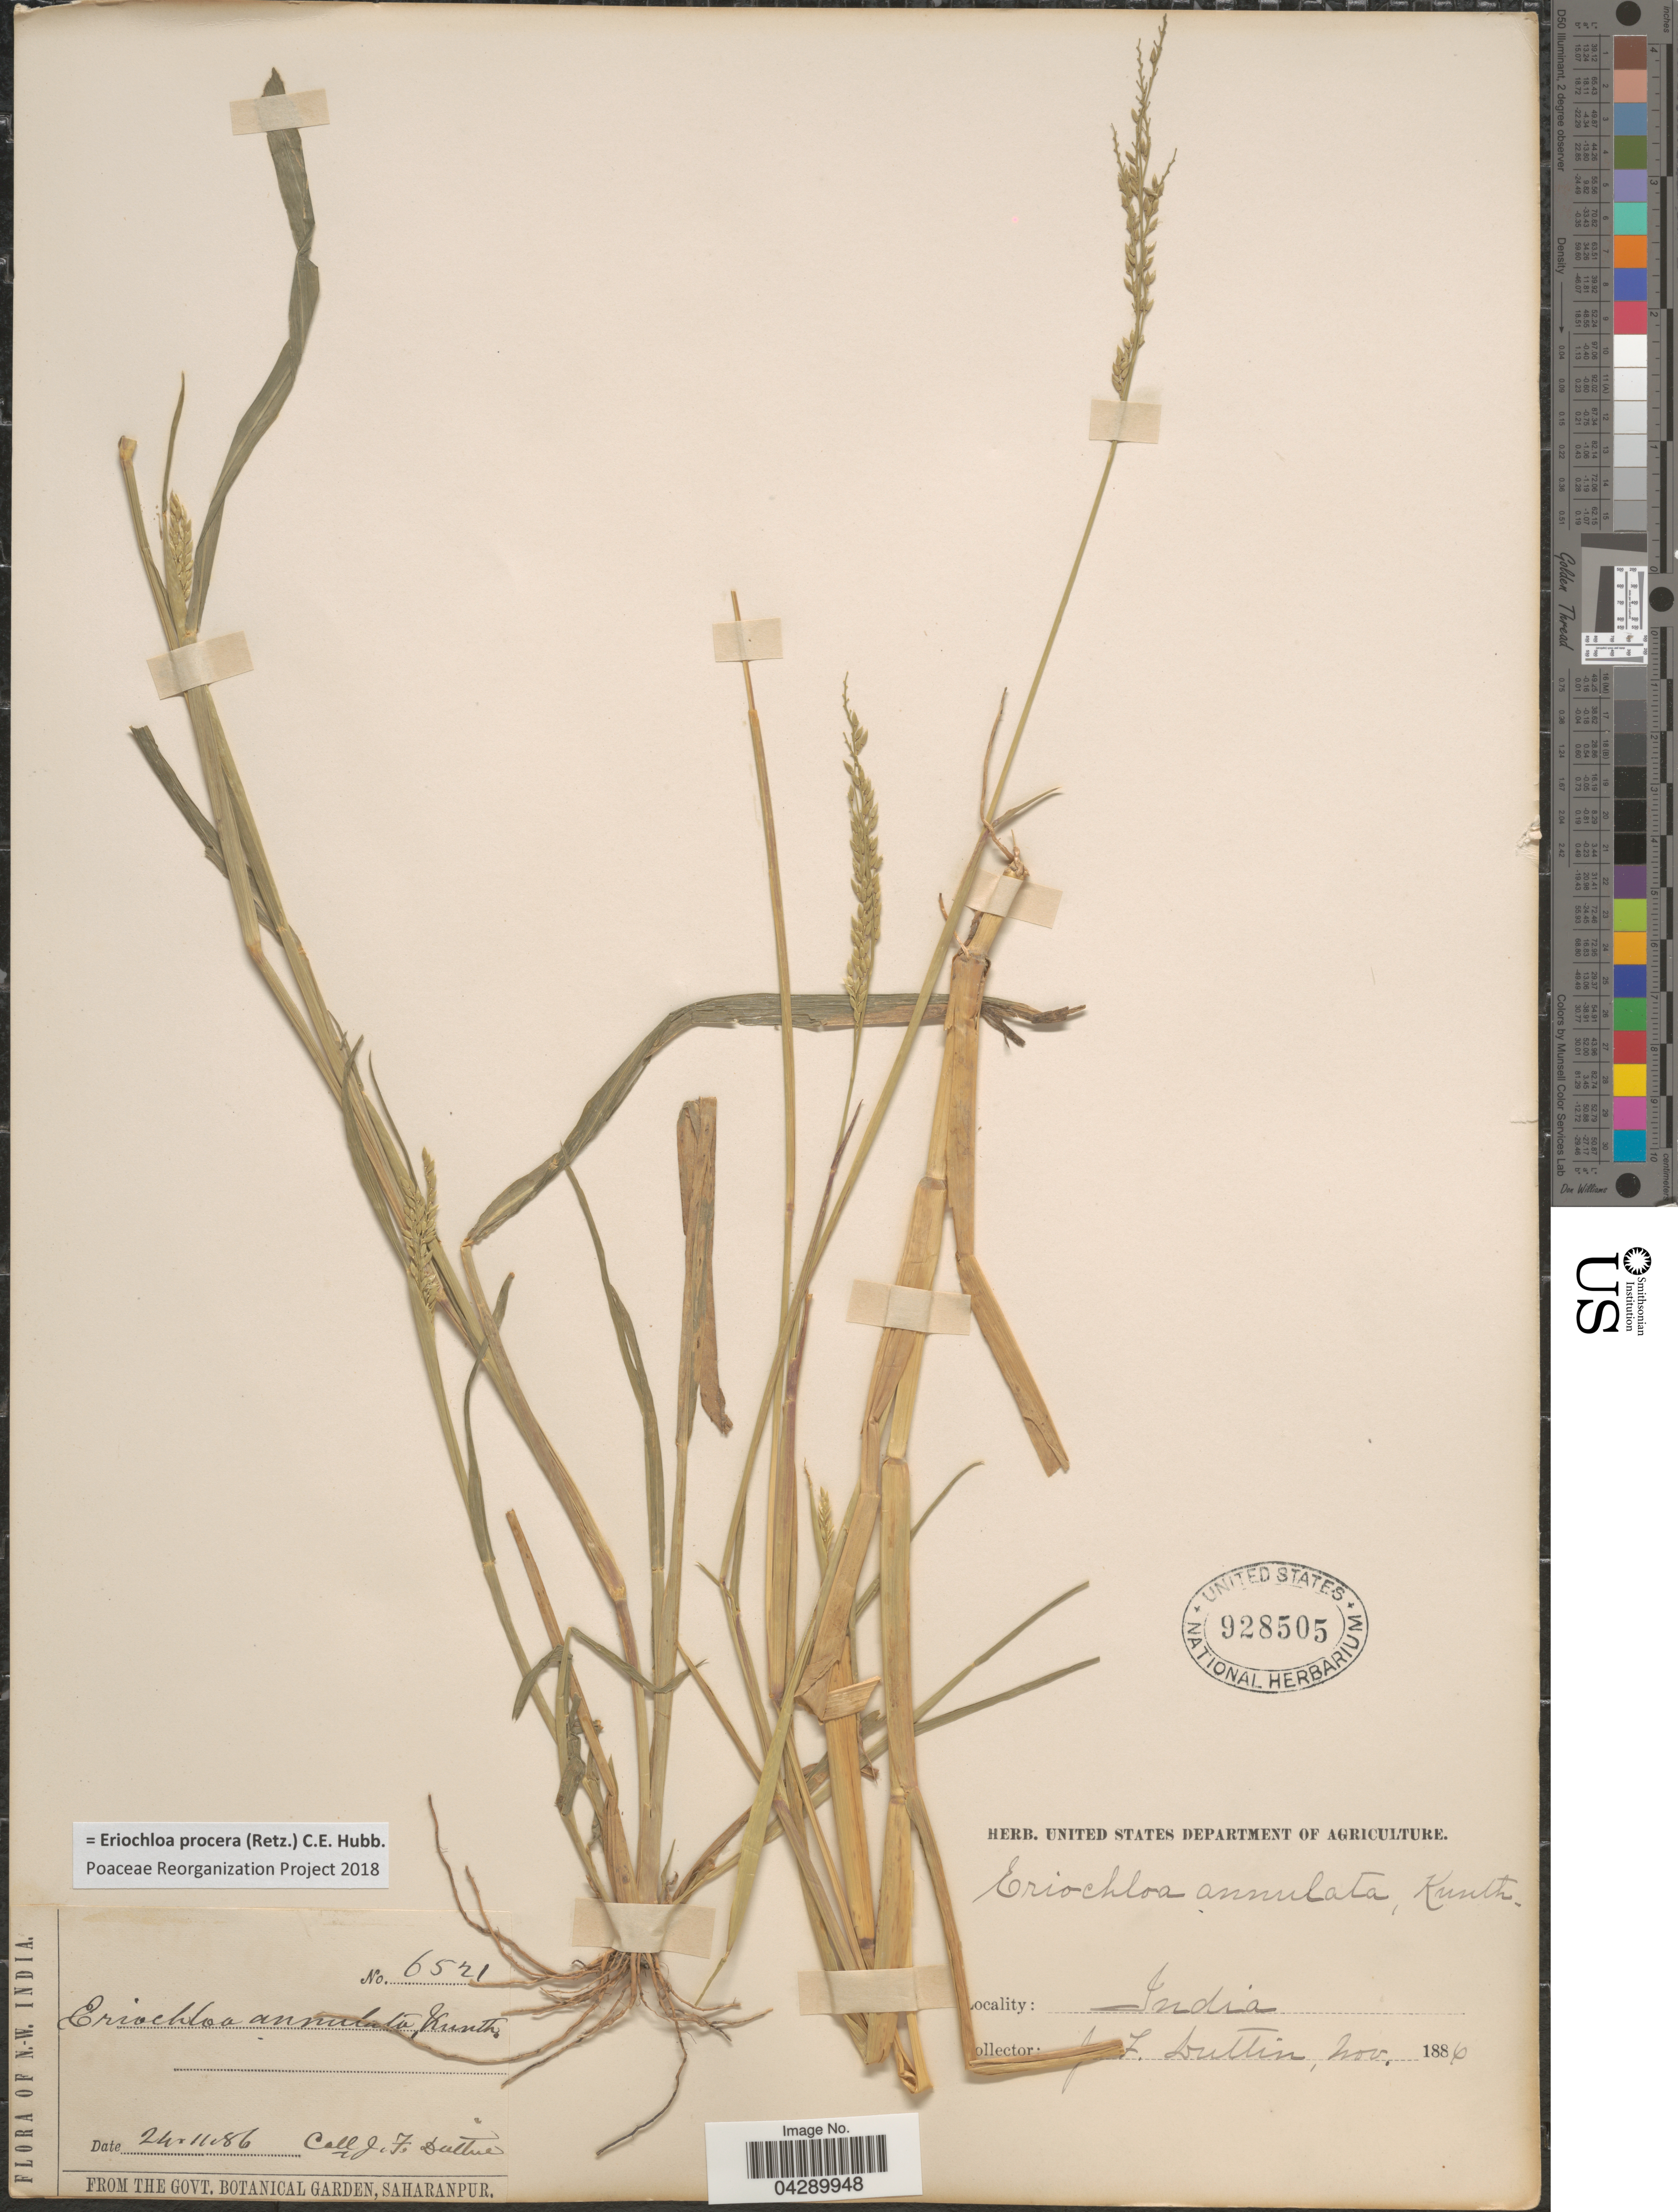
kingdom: Plantae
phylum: Tracheophyta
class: Liliopsida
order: Poales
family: Poaceae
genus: Eriochloa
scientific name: Eriochloa procera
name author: (Retz.) C.E. Hubb.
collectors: J. F. Duthie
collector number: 6521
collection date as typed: Transcribed d/m/y: 24/11/86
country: India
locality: N.-w. India.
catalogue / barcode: US 928505